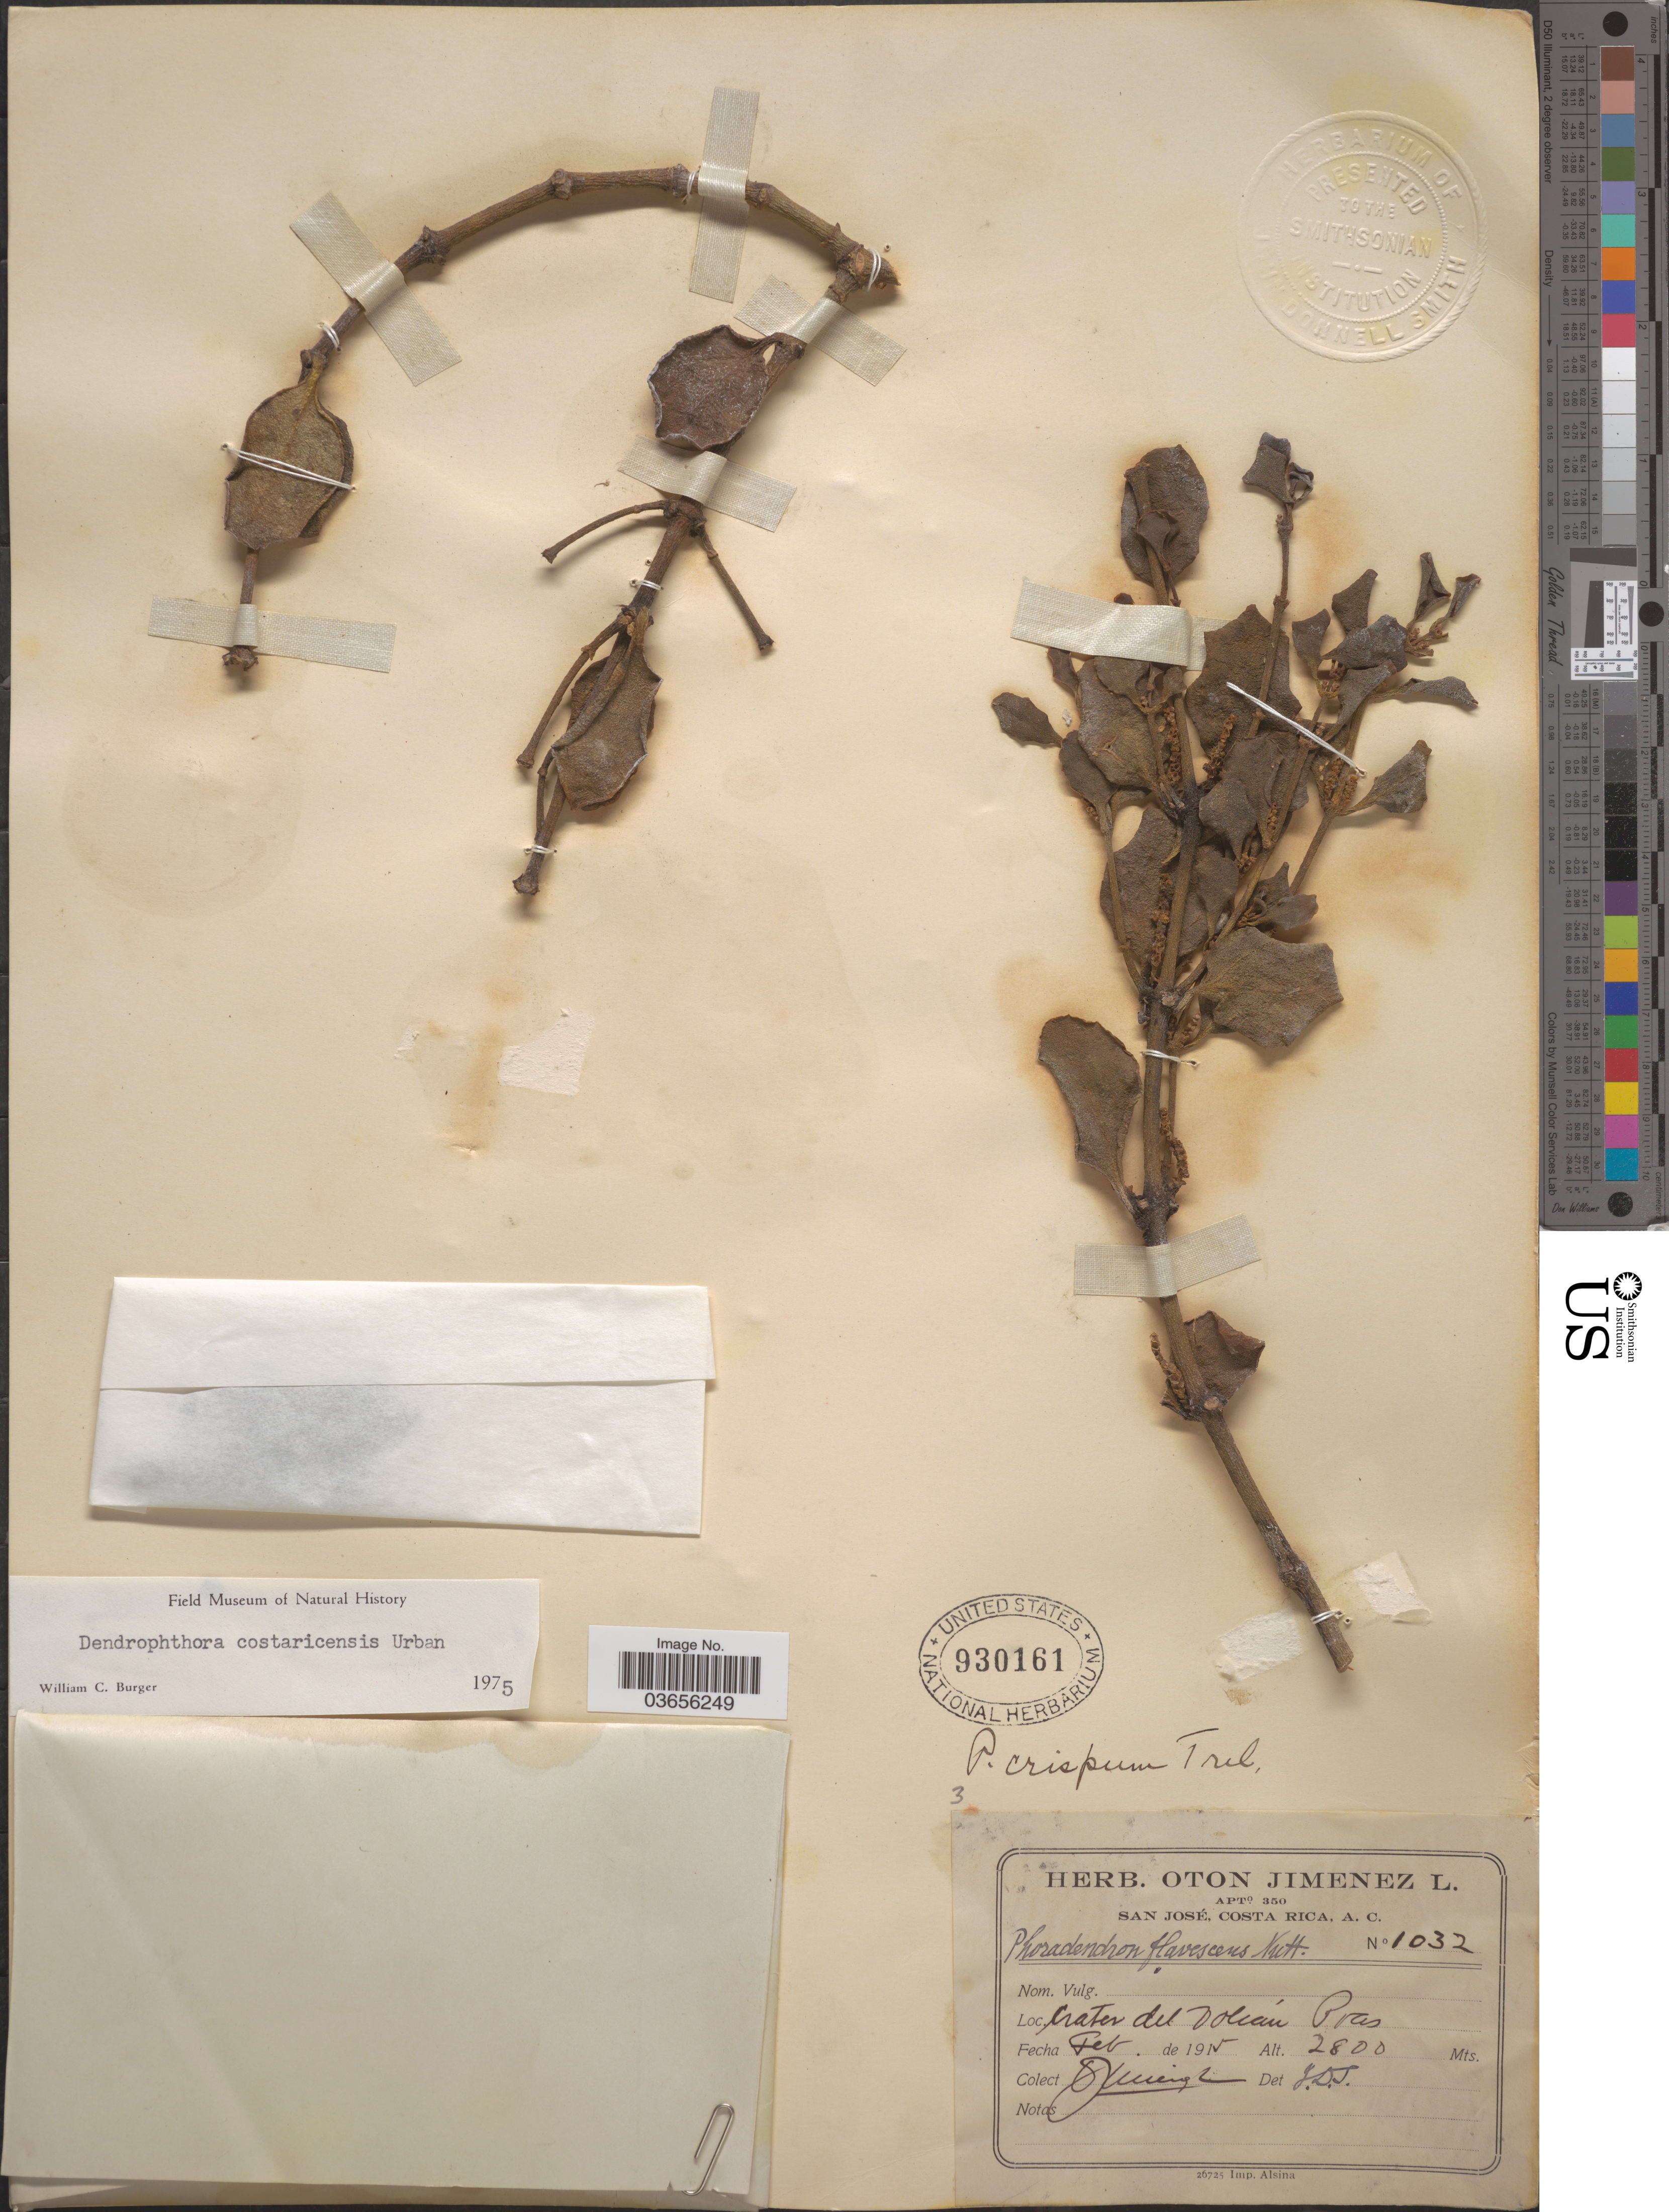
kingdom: Plantae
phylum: Tracheophyta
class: Magnoliopsida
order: Santalales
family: Viscaceae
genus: Dendrophthora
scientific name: Dendrophthora costaricensis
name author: Urb.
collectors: O. Jiménez L.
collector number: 1032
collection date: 1915-02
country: Costa Rica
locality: Crater del Volcán Poas.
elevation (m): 2800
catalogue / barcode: US 930161